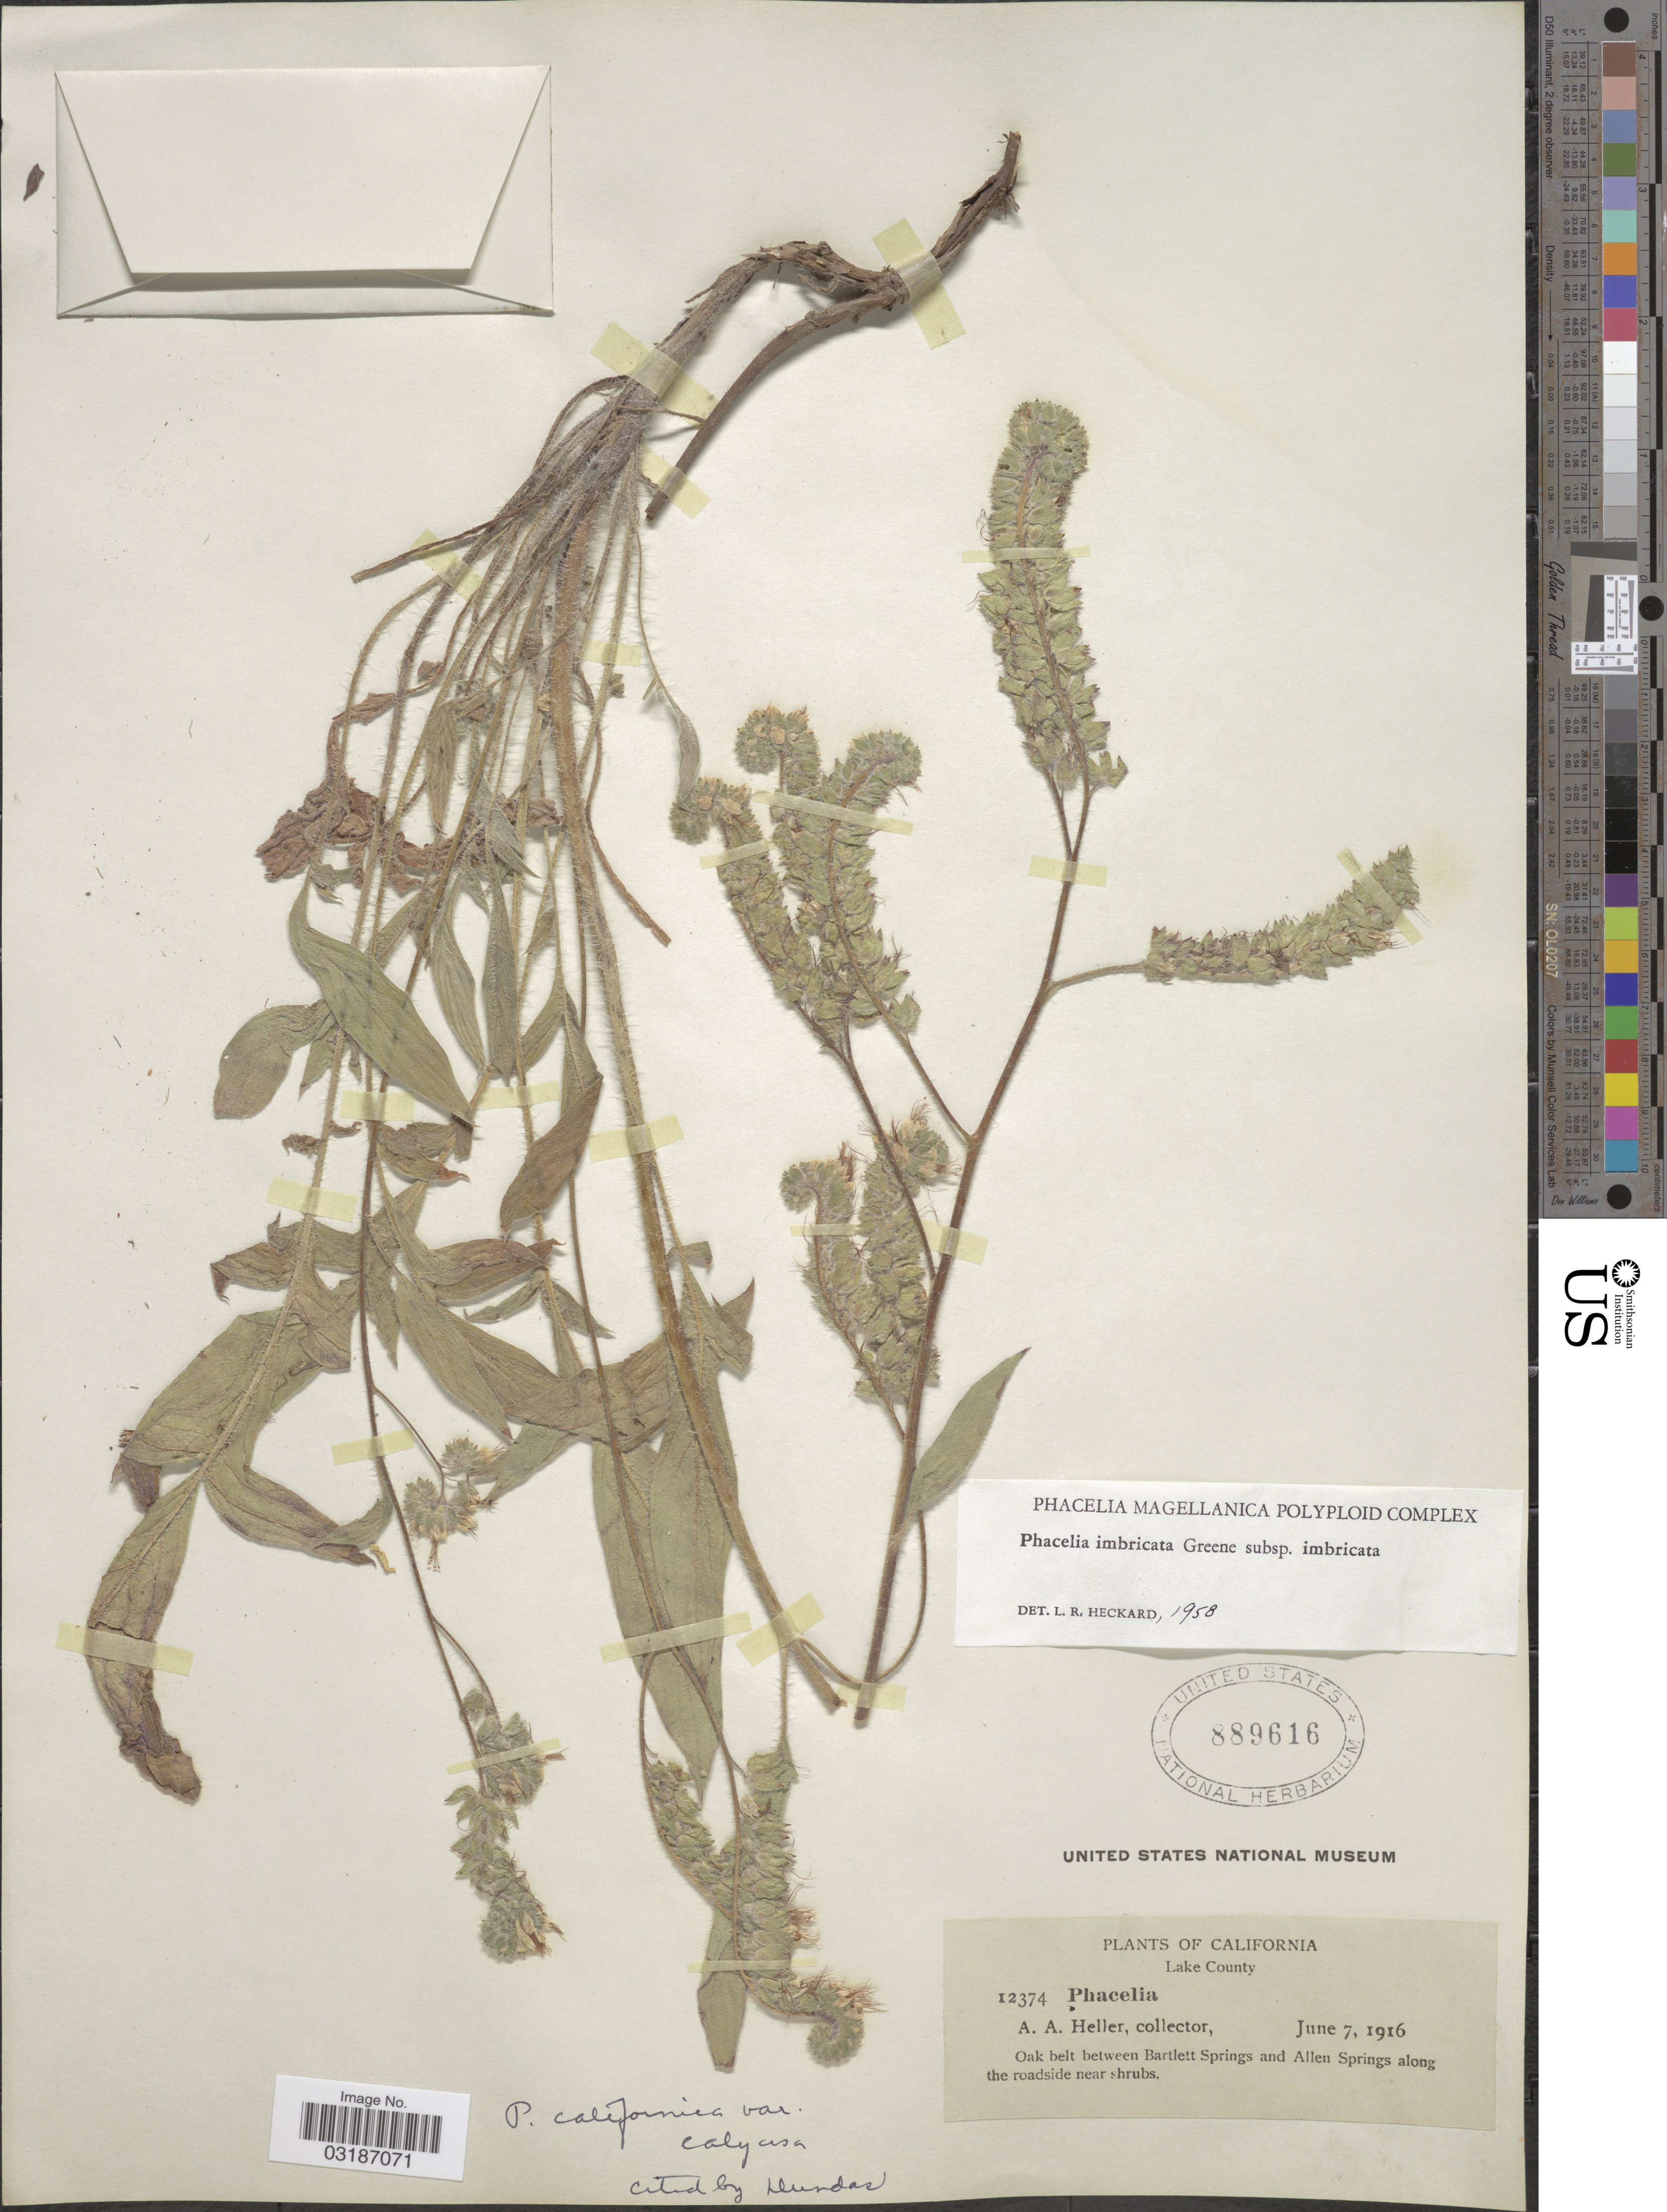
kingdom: Plantae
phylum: Tracheophyta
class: Magnoliopsida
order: Boraginales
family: Hydrophyllaceae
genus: Phacelia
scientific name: Phacelia imbricata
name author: Greene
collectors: A. A. Heller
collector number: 12374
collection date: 1916-06-07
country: United States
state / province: California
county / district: Lake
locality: Lake County. Oak belt between Bartlett Springs and Allen Springs along the roadside near shrubs.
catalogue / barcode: US 889616